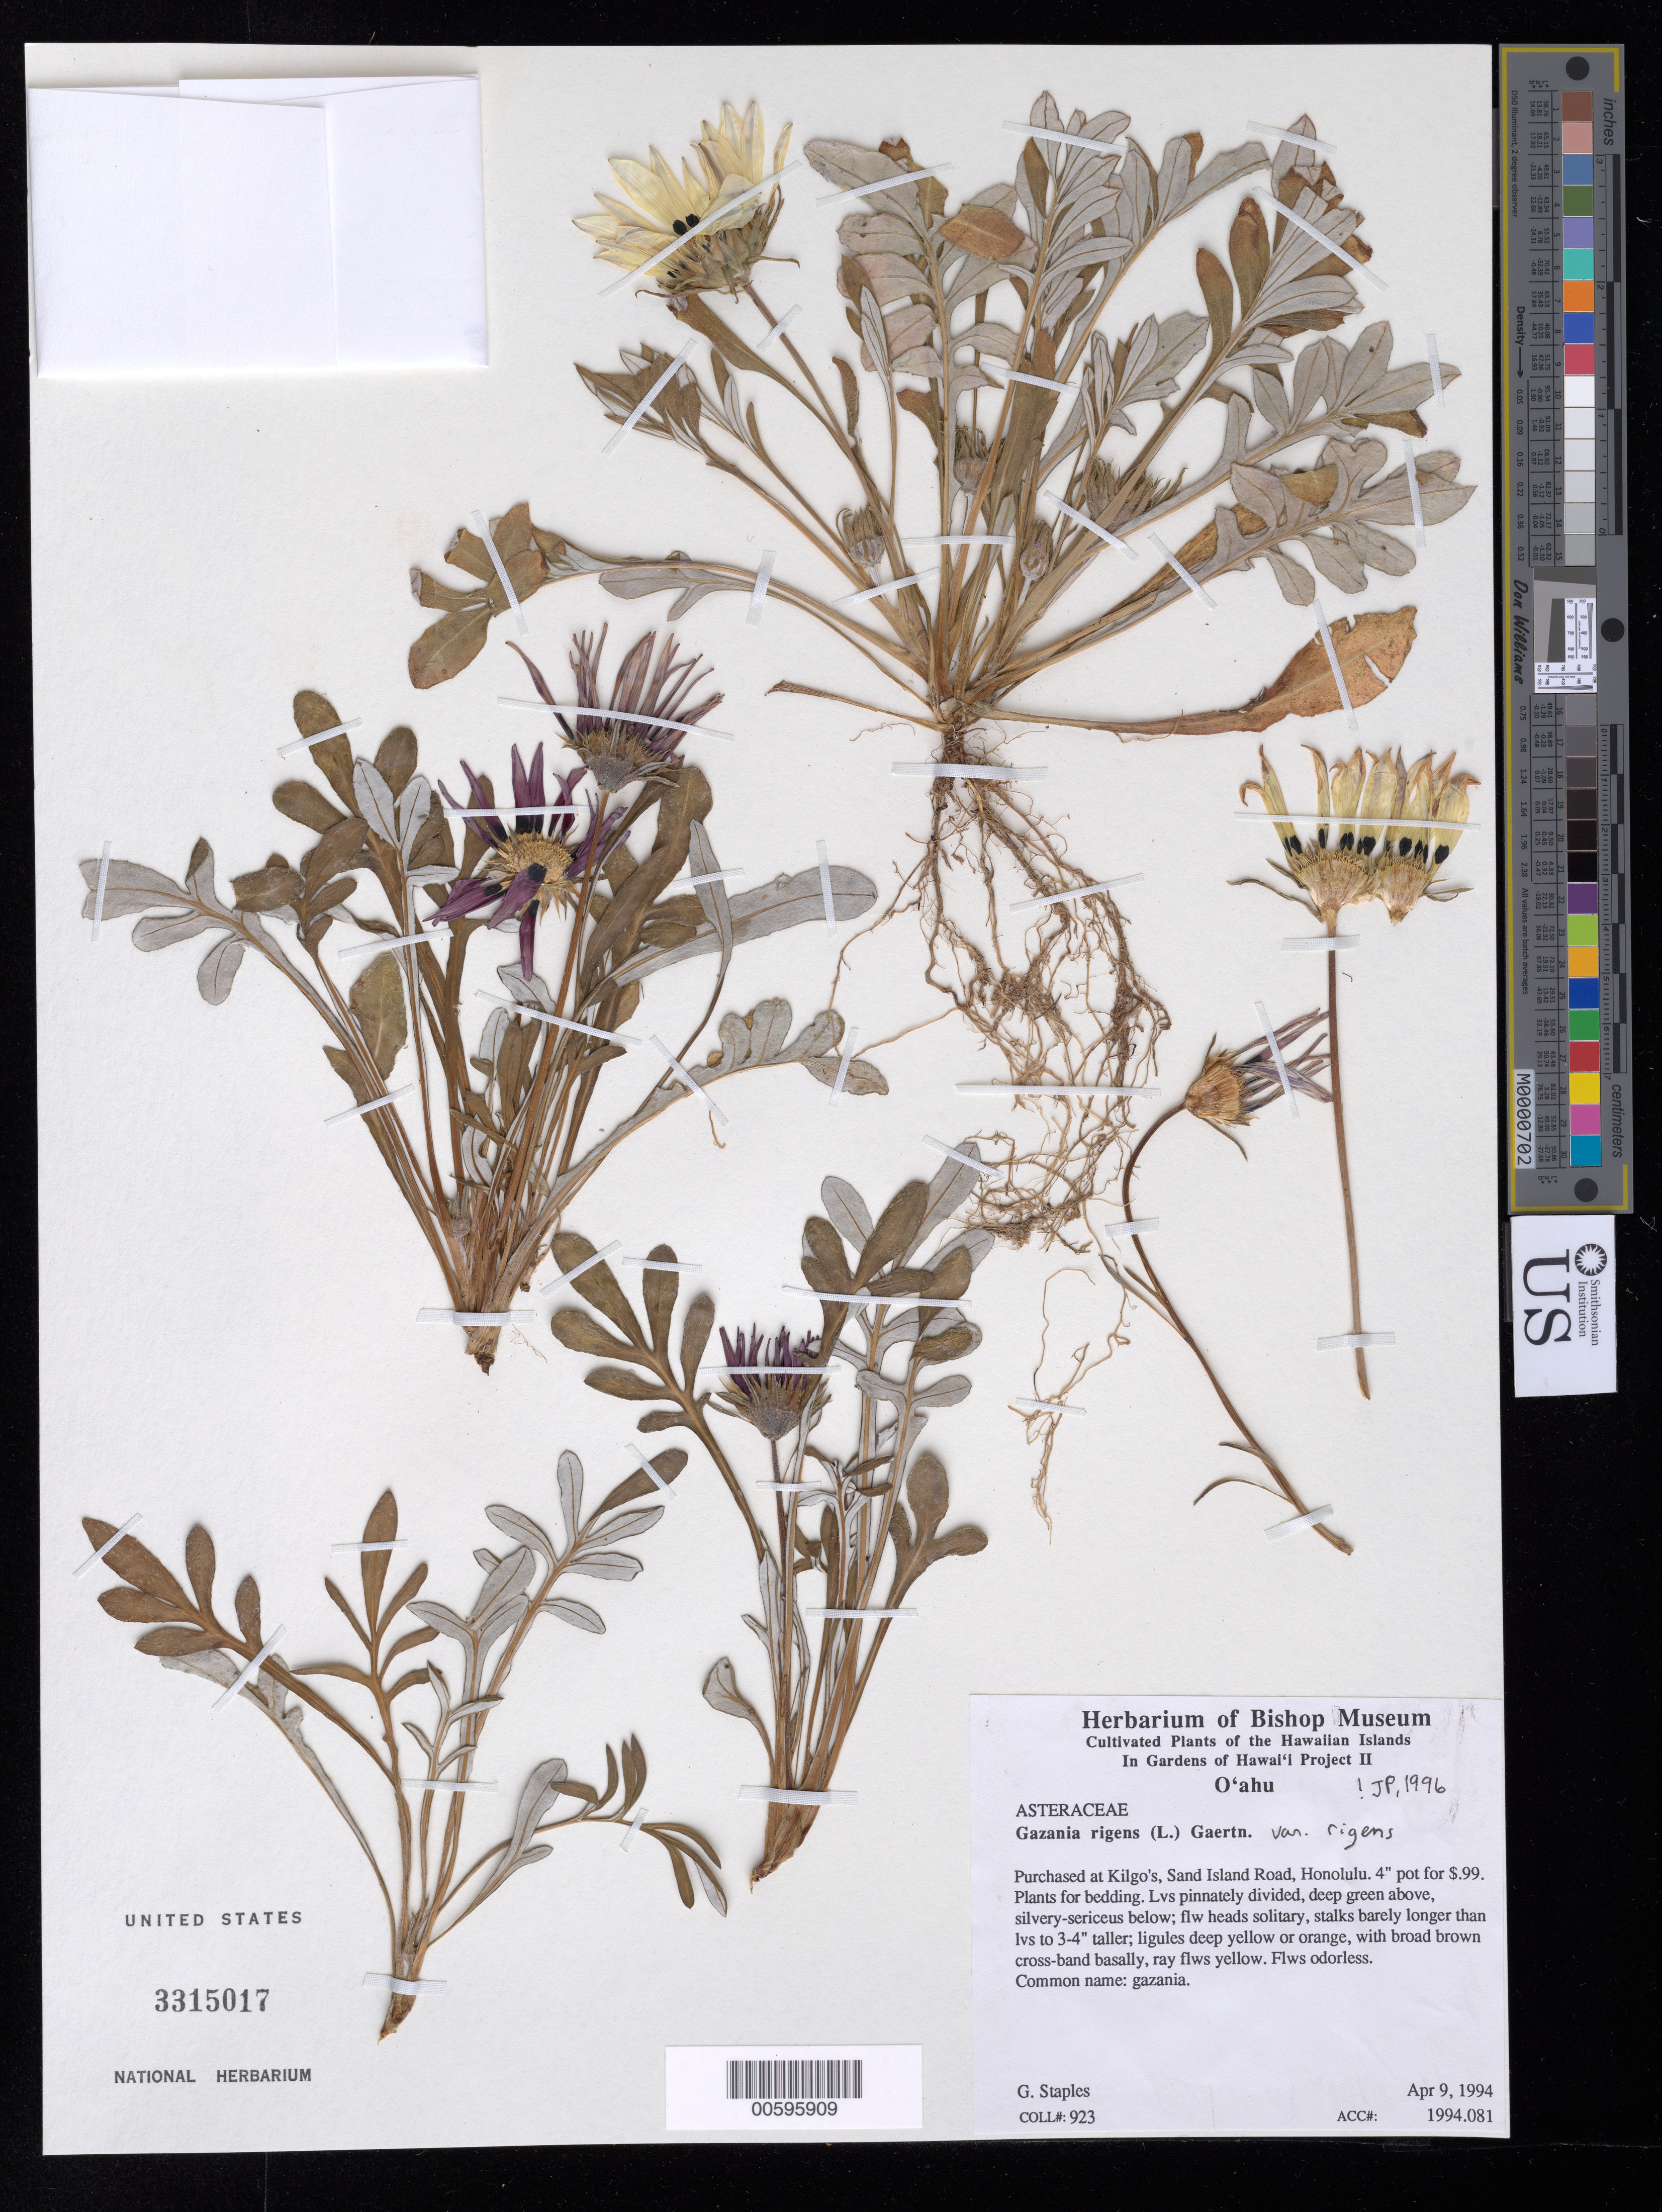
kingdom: Plantae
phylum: Tracheophyta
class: Magnoliopsida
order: Asterales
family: Asteraceae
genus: Gazania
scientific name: Gazania rigens var. rigens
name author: (L.) Gaertn.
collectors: G. Staples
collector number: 923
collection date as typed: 9 Apr 1994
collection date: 1994-04-09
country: United States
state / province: Hawaii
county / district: Honolulu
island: Oahu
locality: Purchased at Kilgo's, Sand Island Rd, Honolulu.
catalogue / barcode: US 3315017